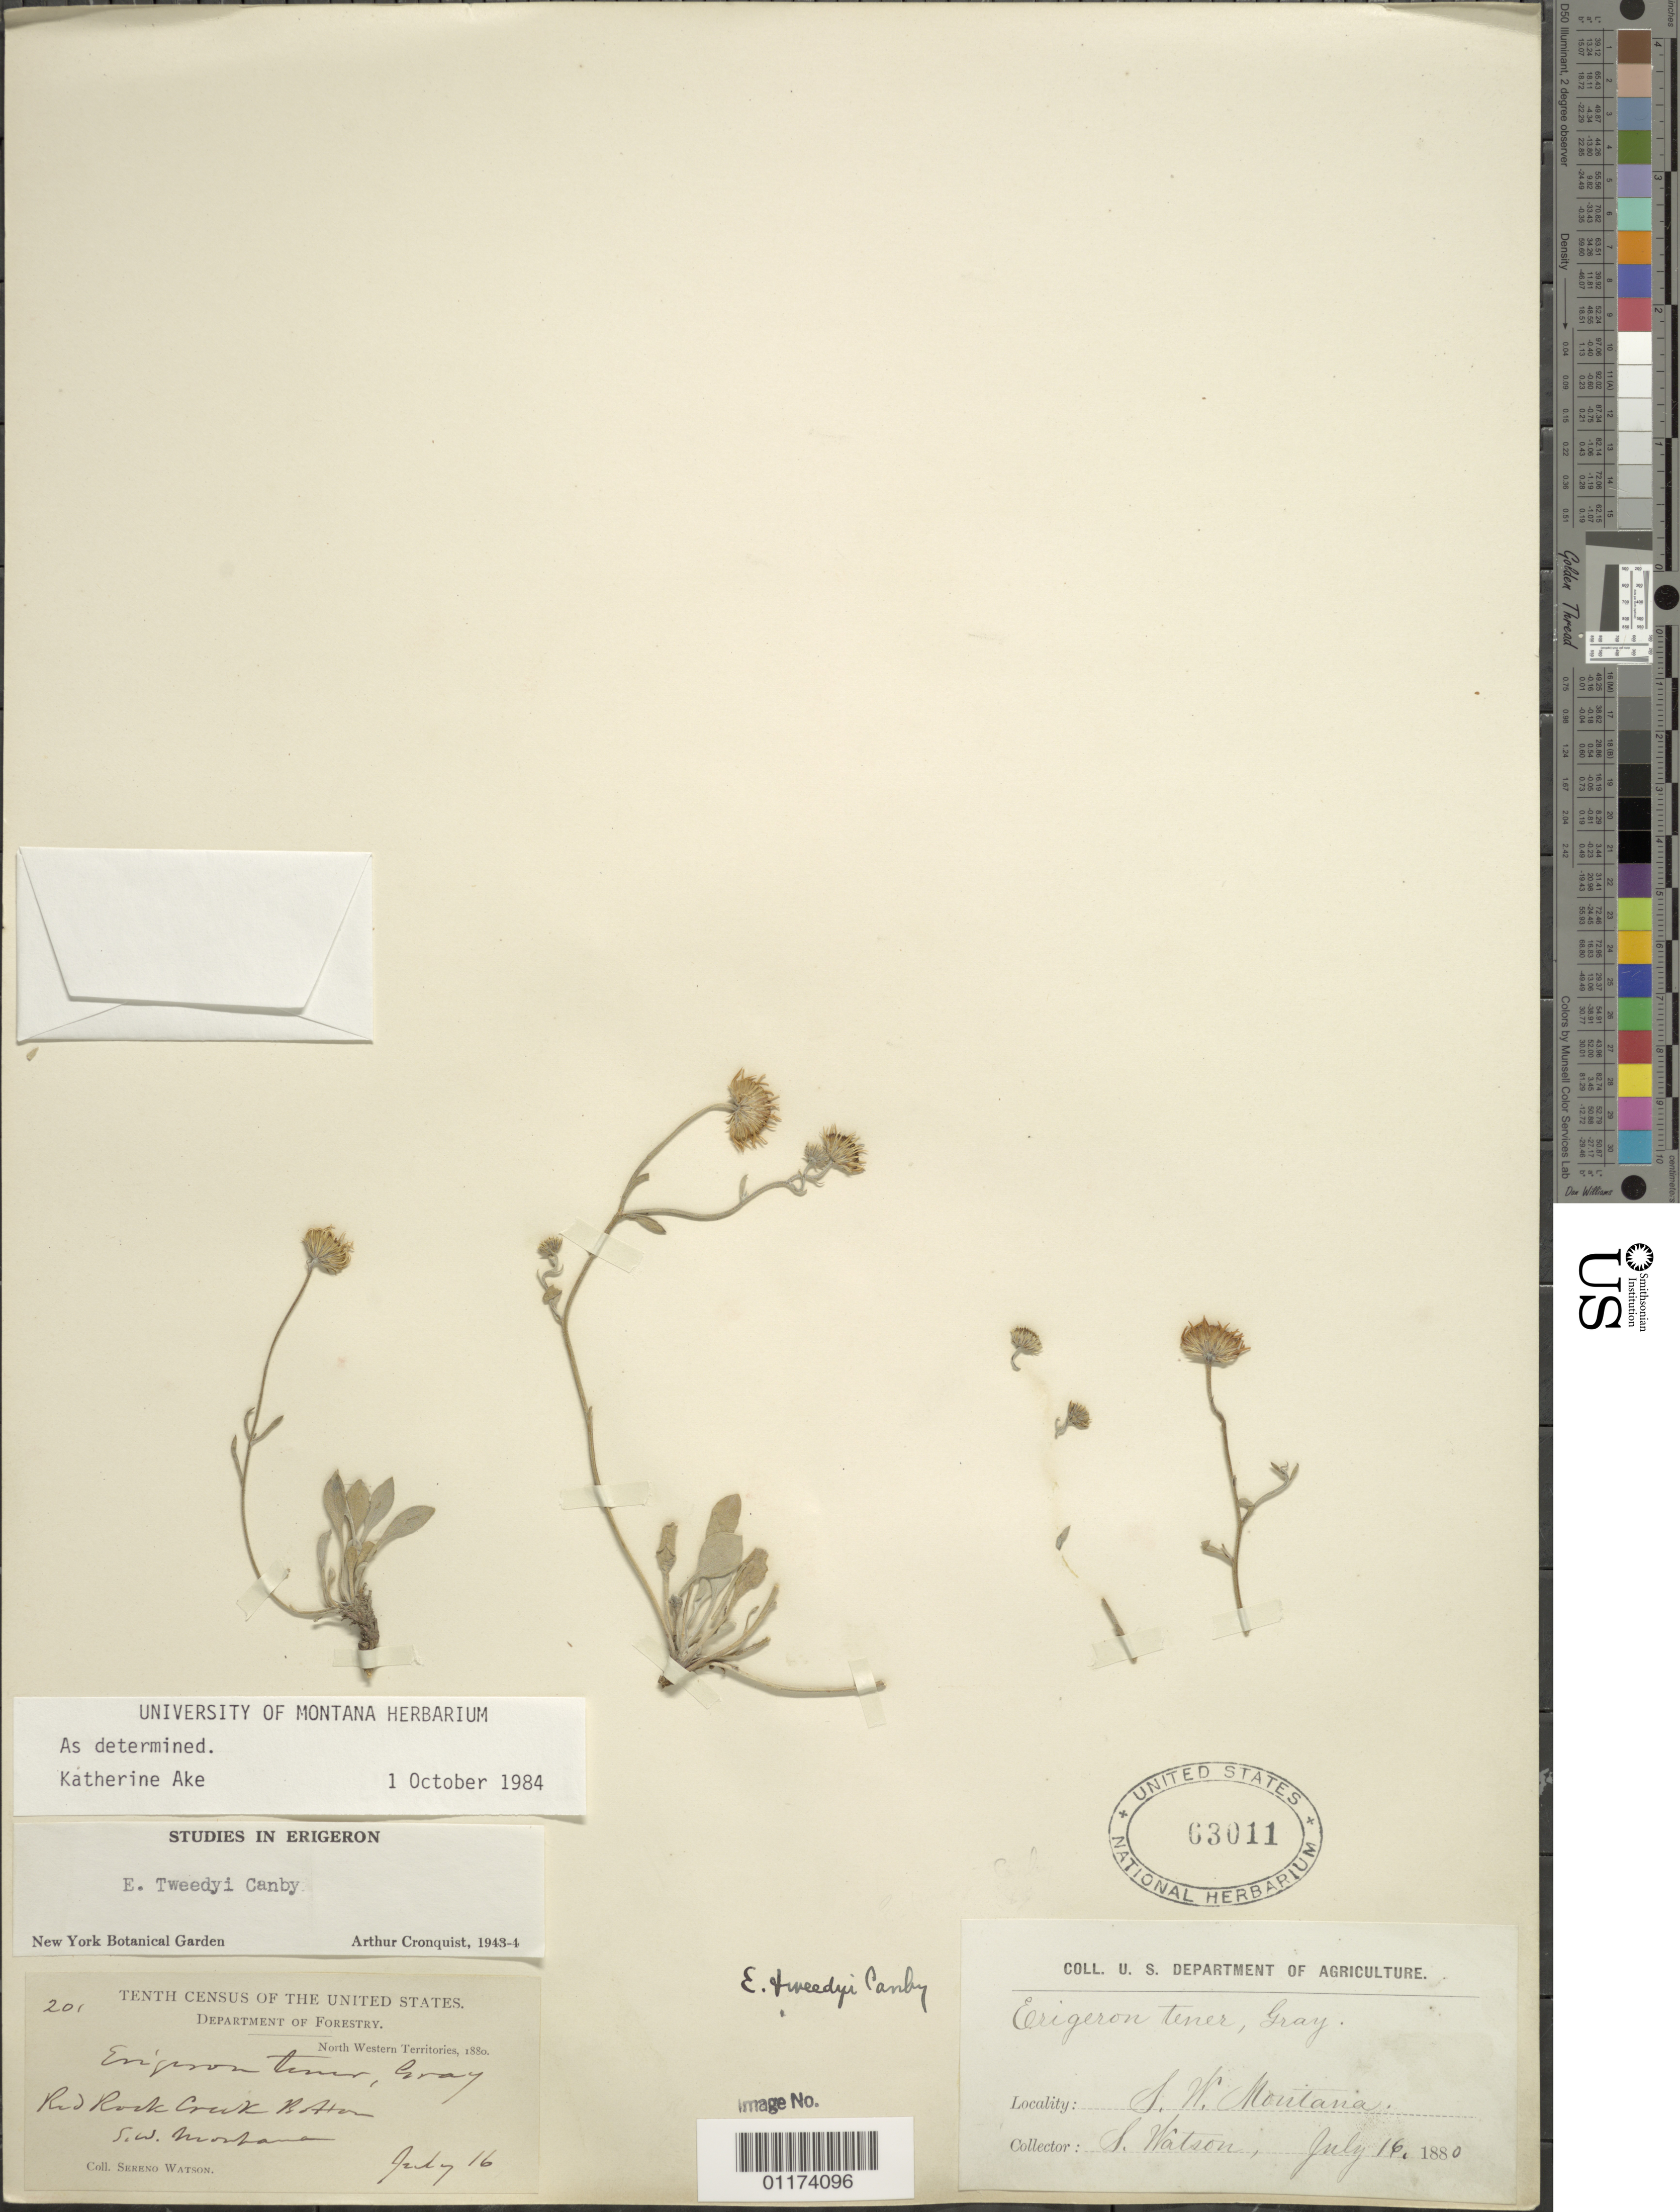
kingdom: Plantae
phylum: Tracheophyta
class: Magnoliopsida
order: Asterales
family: Asteraceae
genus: Erigeron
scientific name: Erigeron tweediei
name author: Hook. & Arn.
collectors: S. Watson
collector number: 201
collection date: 1880-07-16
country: United States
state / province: Montana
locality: Red Rock Creek Bottom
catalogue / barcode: US 63011